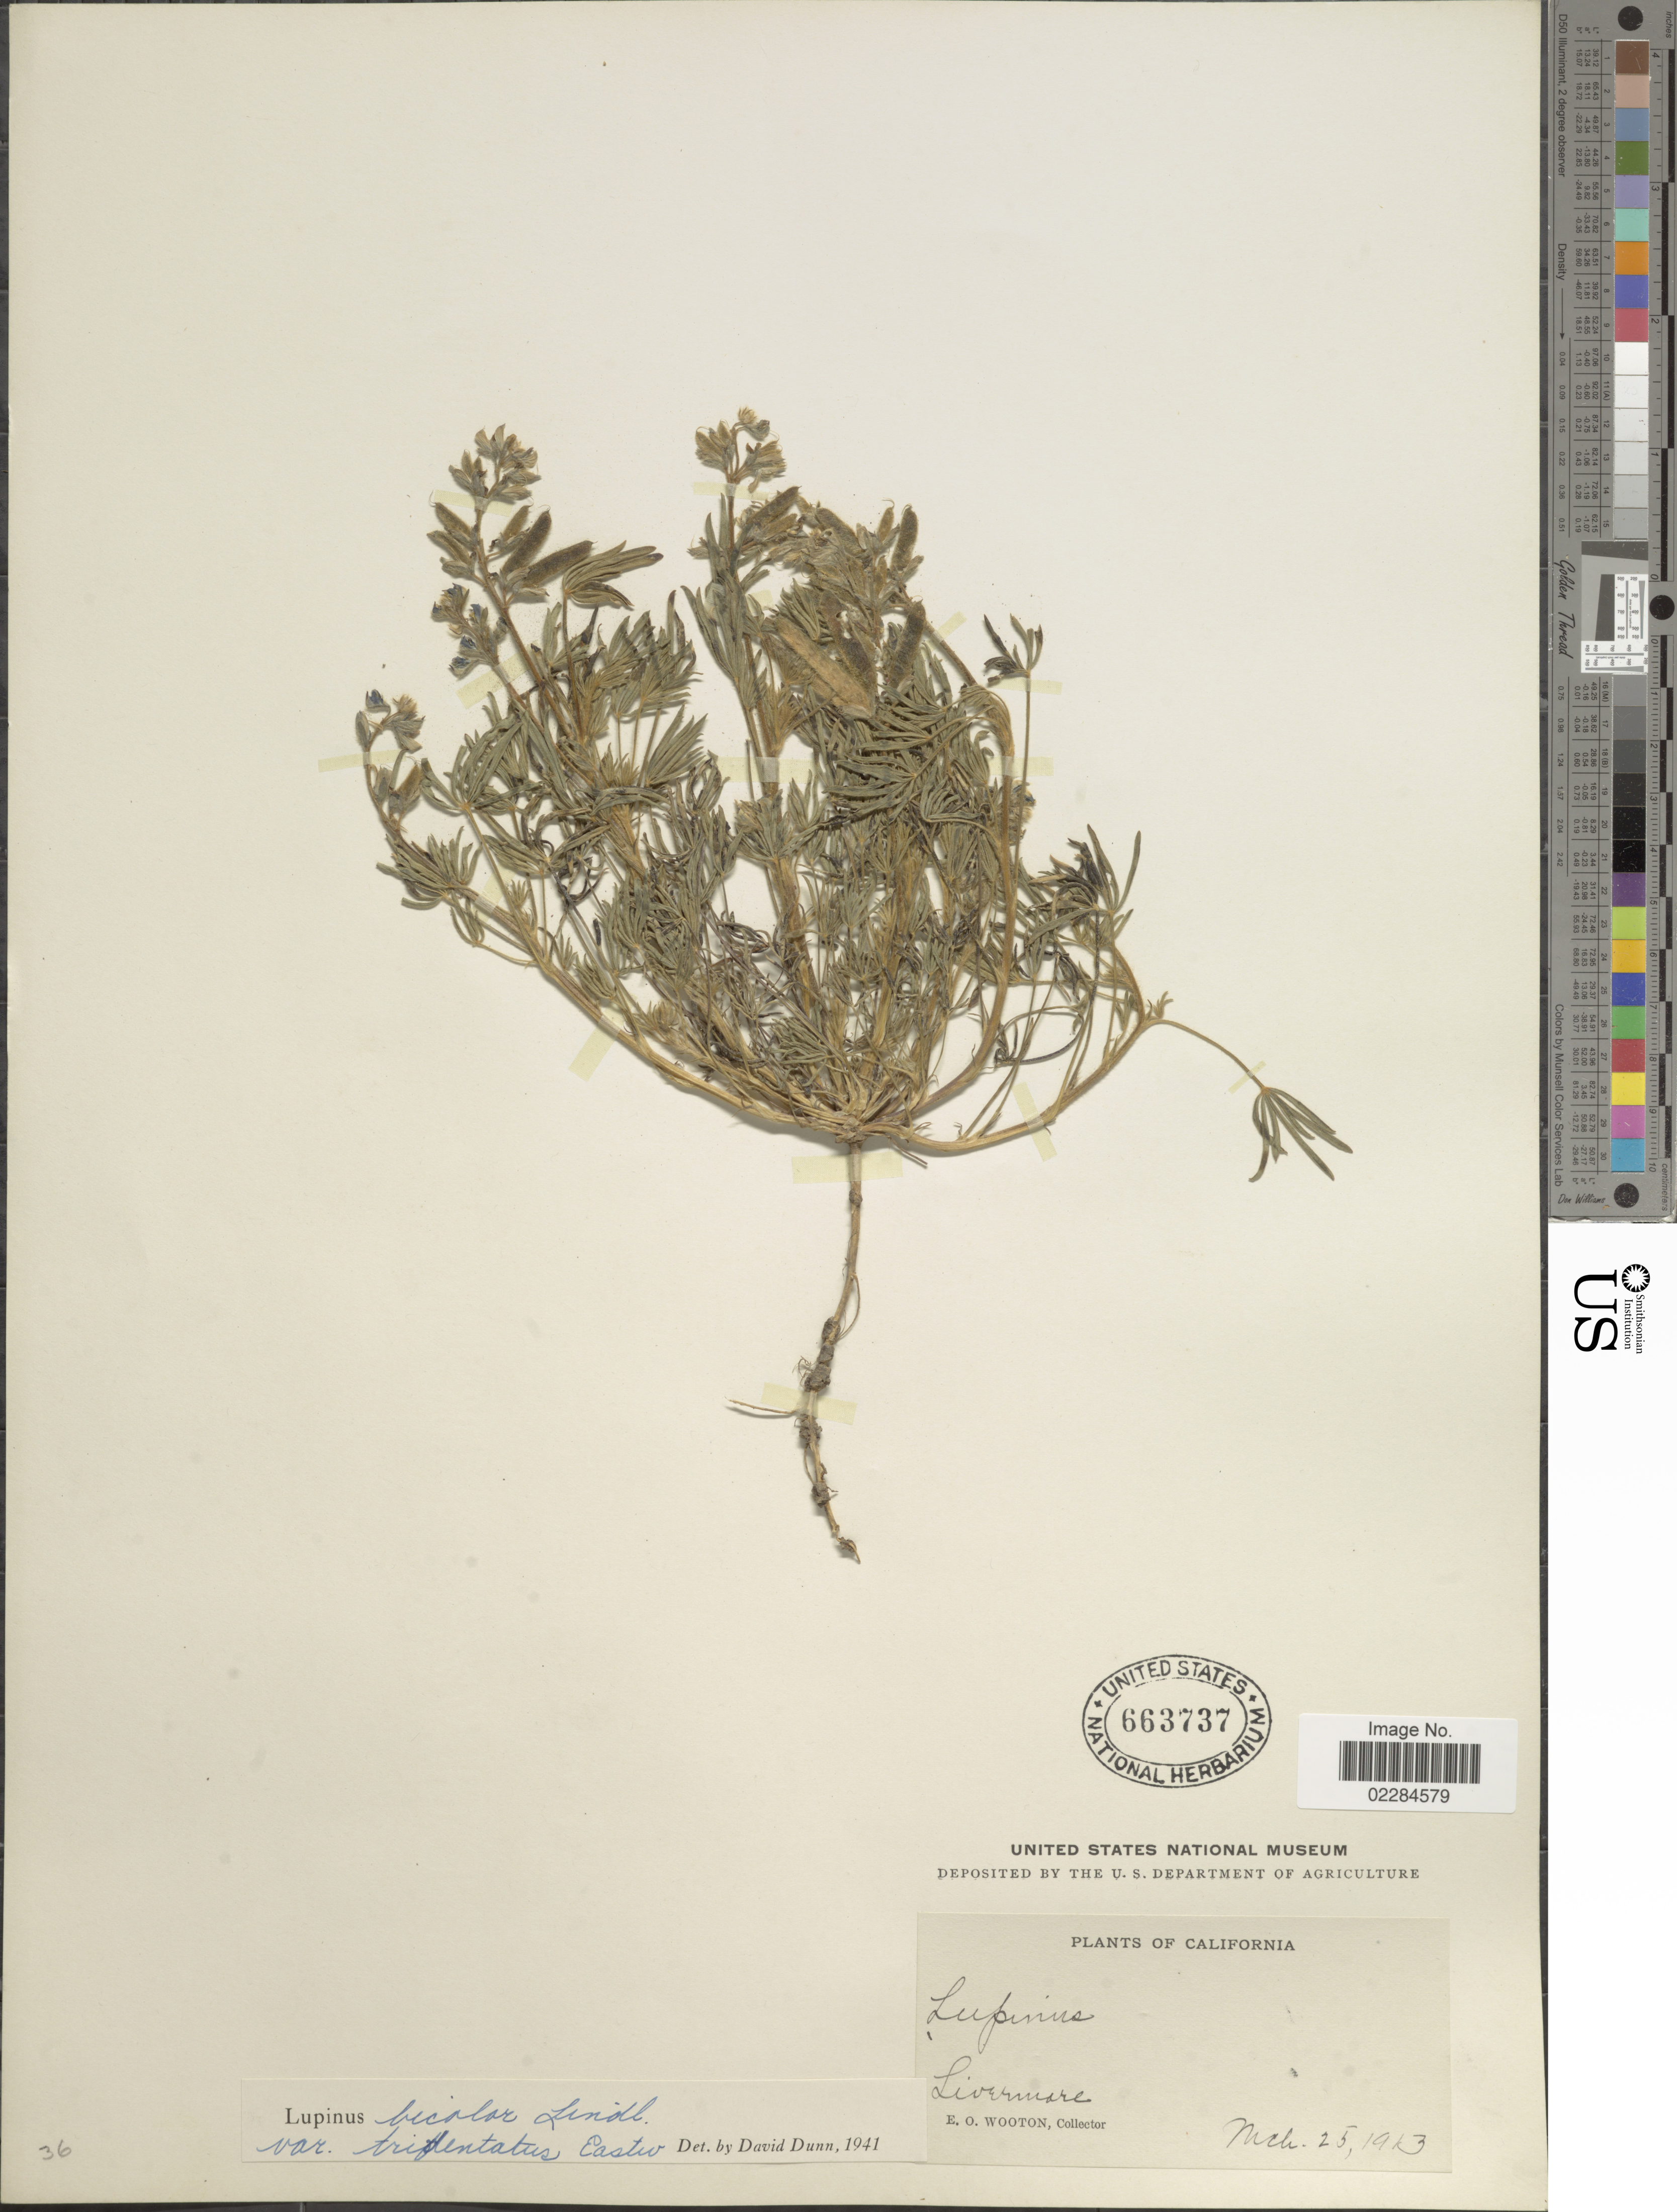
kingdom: Plantae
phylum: Tracheophyta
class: Magnoliopsida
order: Fabales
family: Fabaceae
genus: Lupinus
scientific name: Lupinus bicolor var. tridentatus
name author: Lindl.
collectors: E. O. Wooton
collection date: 1913-03-25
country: United States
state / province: California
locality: Livermare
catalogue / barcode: US 663737